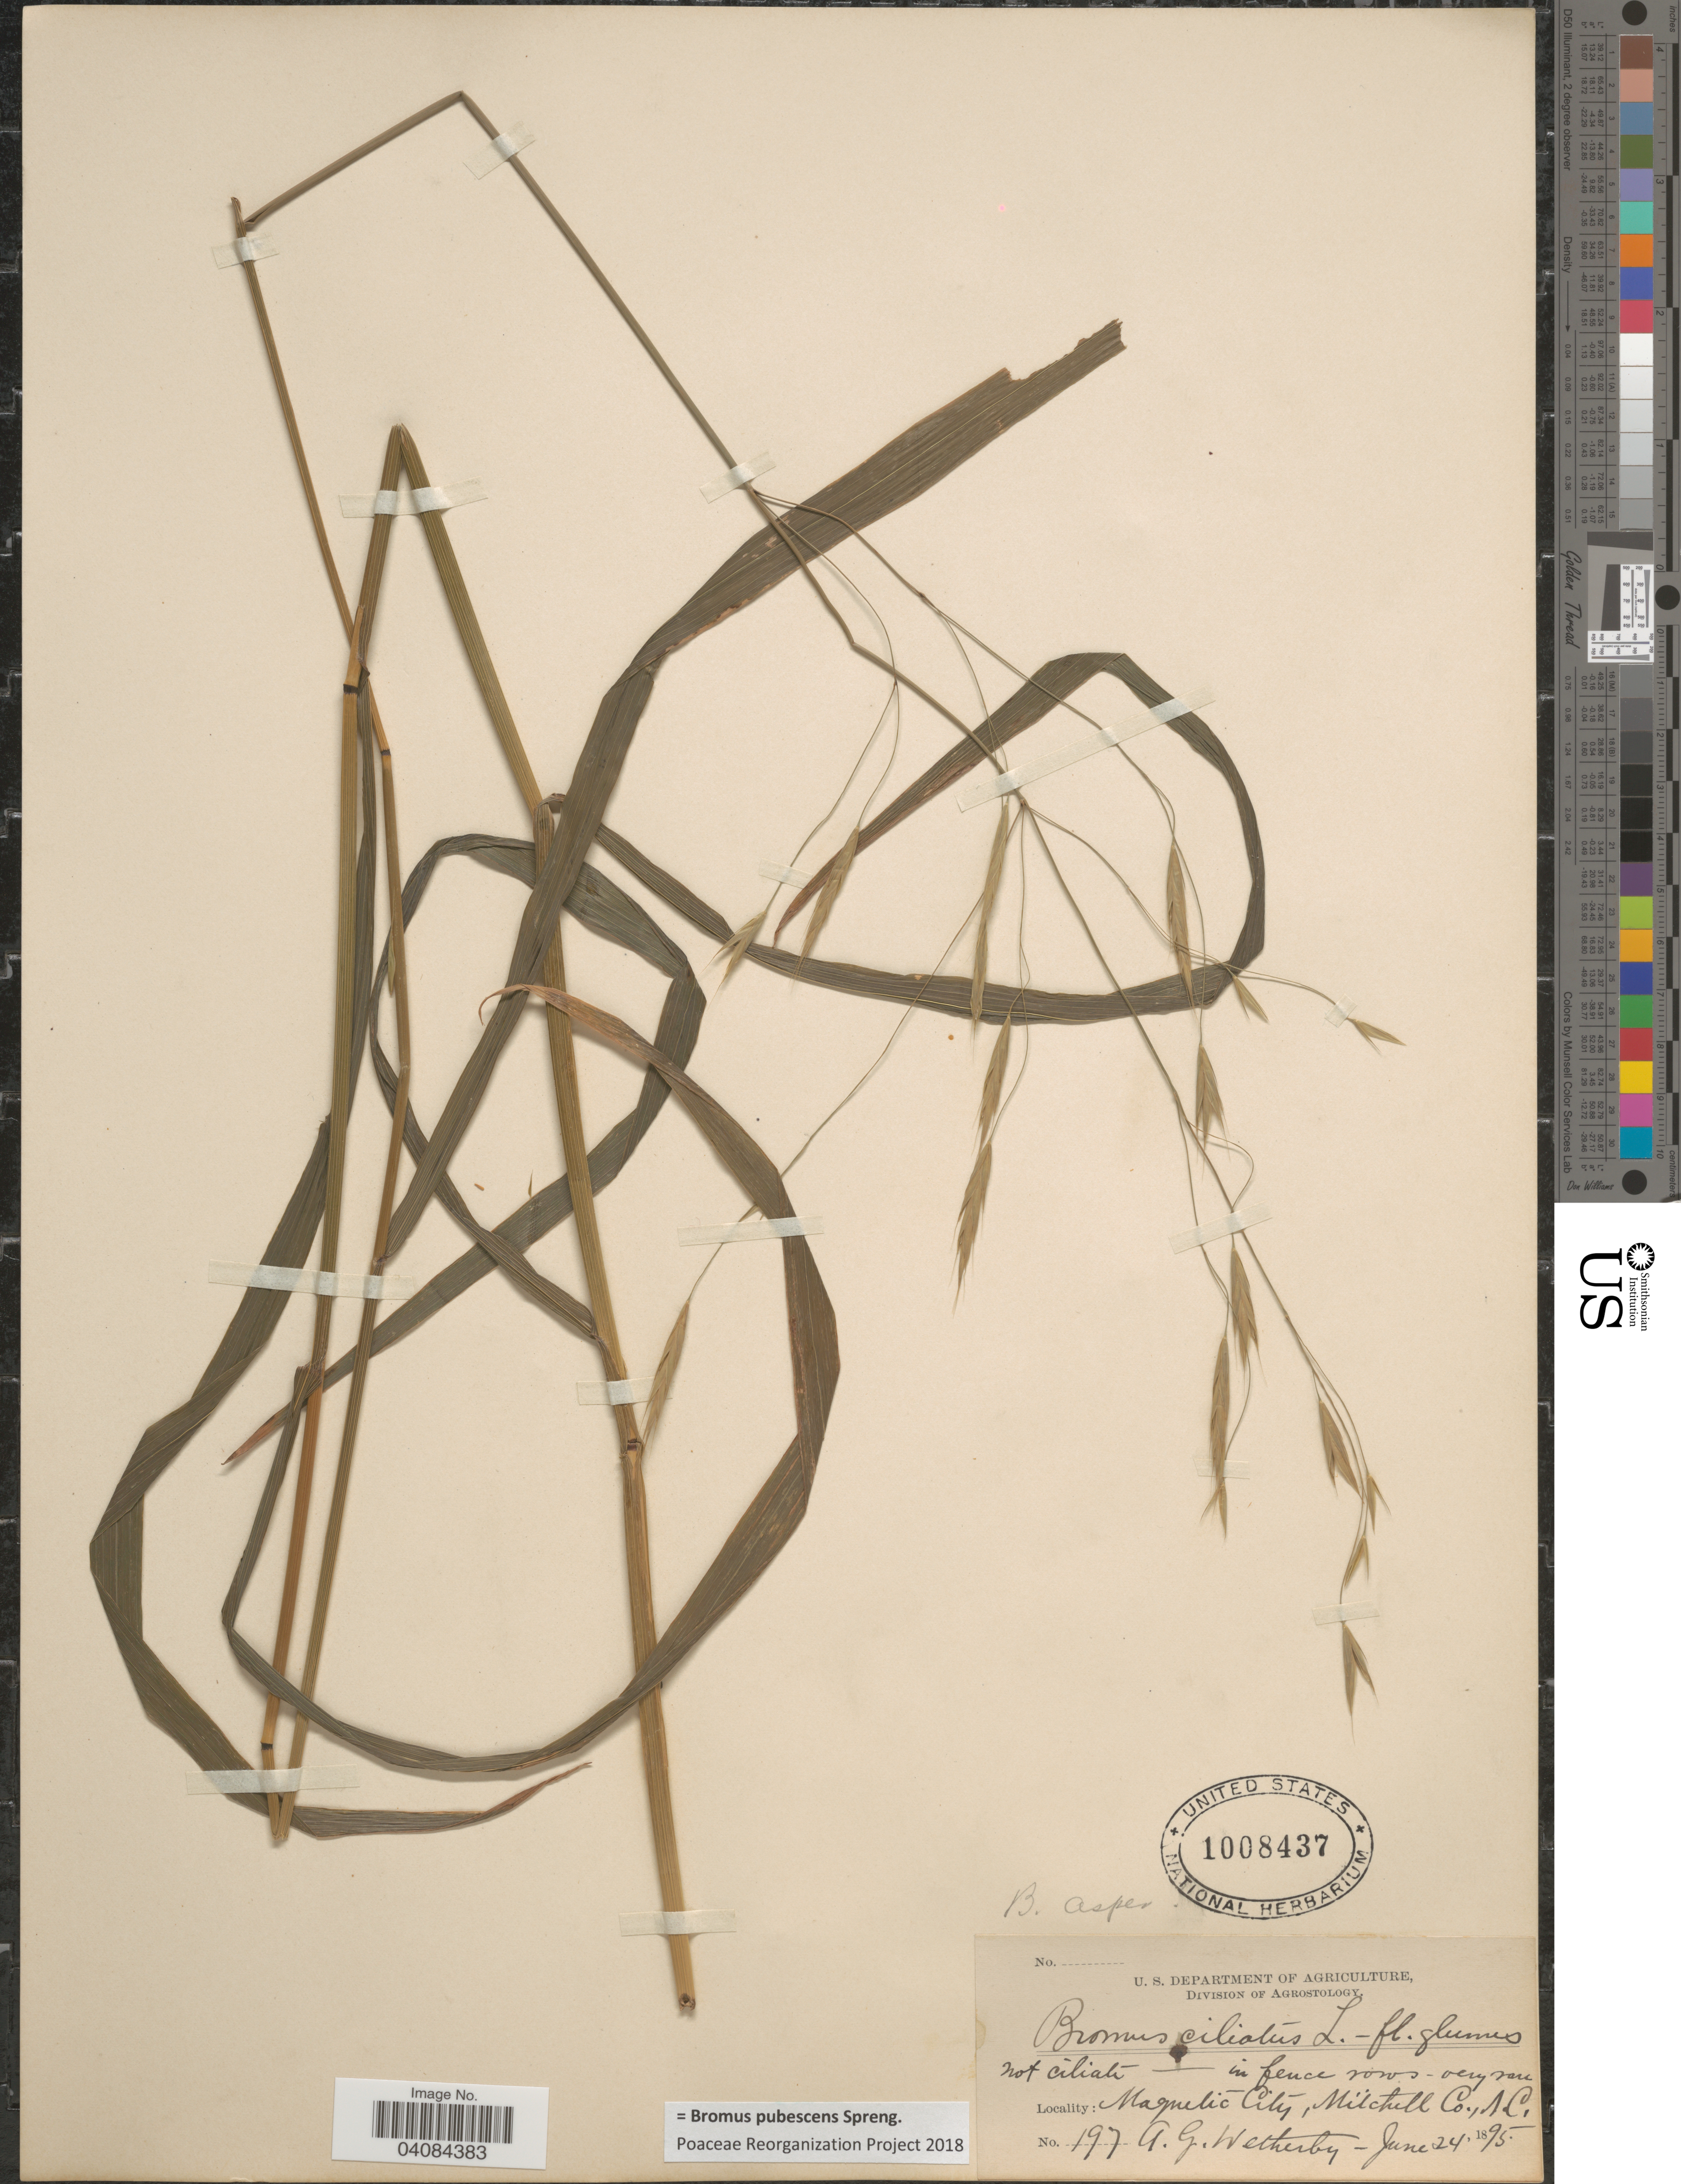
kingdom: Plantae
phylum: Tracheophyta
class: Liliopsida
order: Poales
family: Poaceae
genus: Bromus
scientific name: Bromus pubescens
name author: Muhl. ex Willd.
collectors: A. Wetherby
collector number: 197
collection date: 1895-06-24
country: United States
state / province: North Carolina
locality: Magnetic City, Mitchell Co.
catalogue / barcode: US 1008437